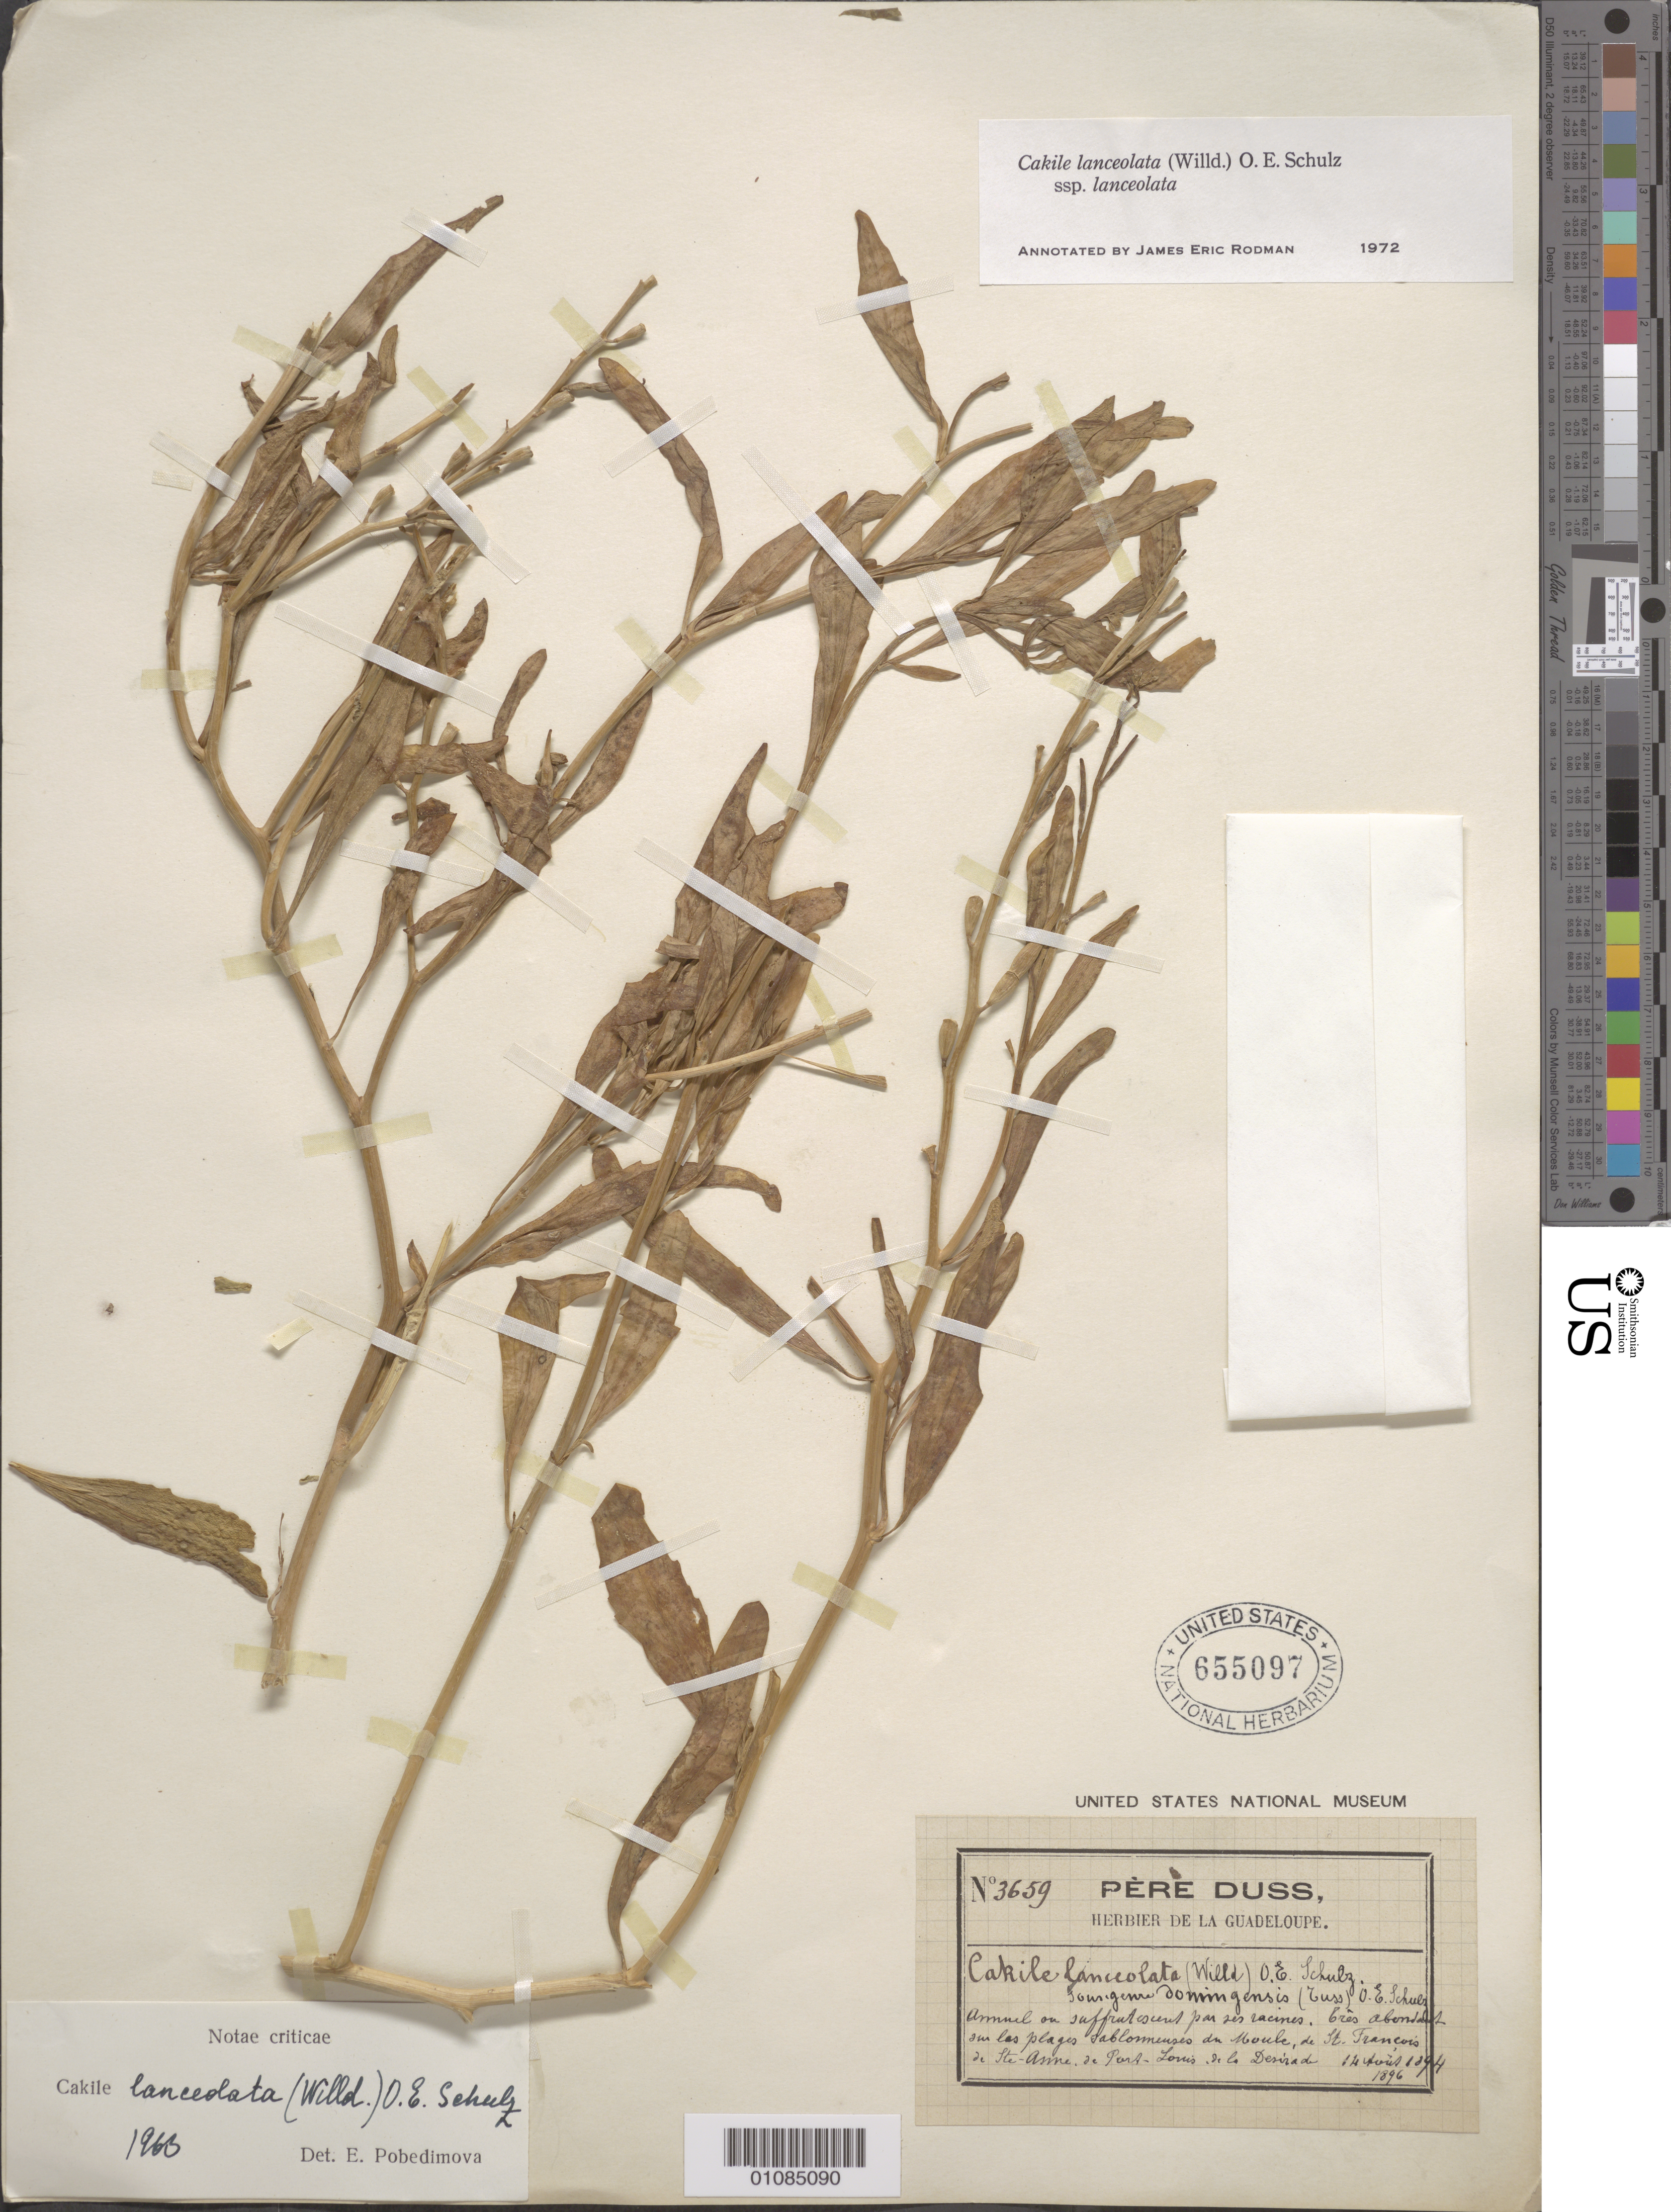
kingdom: Plantae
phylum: Tracheophyta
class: Magnoliopsida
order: Brassicales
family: Brassicaceae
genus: Cakile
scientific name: Cakile lanceolata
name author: (Willd.) O.E. Schulz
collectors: Père Duss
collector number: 3659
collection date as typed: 1896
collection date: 1896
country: Guadeloupe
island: La Désirade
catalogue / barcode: US 655097